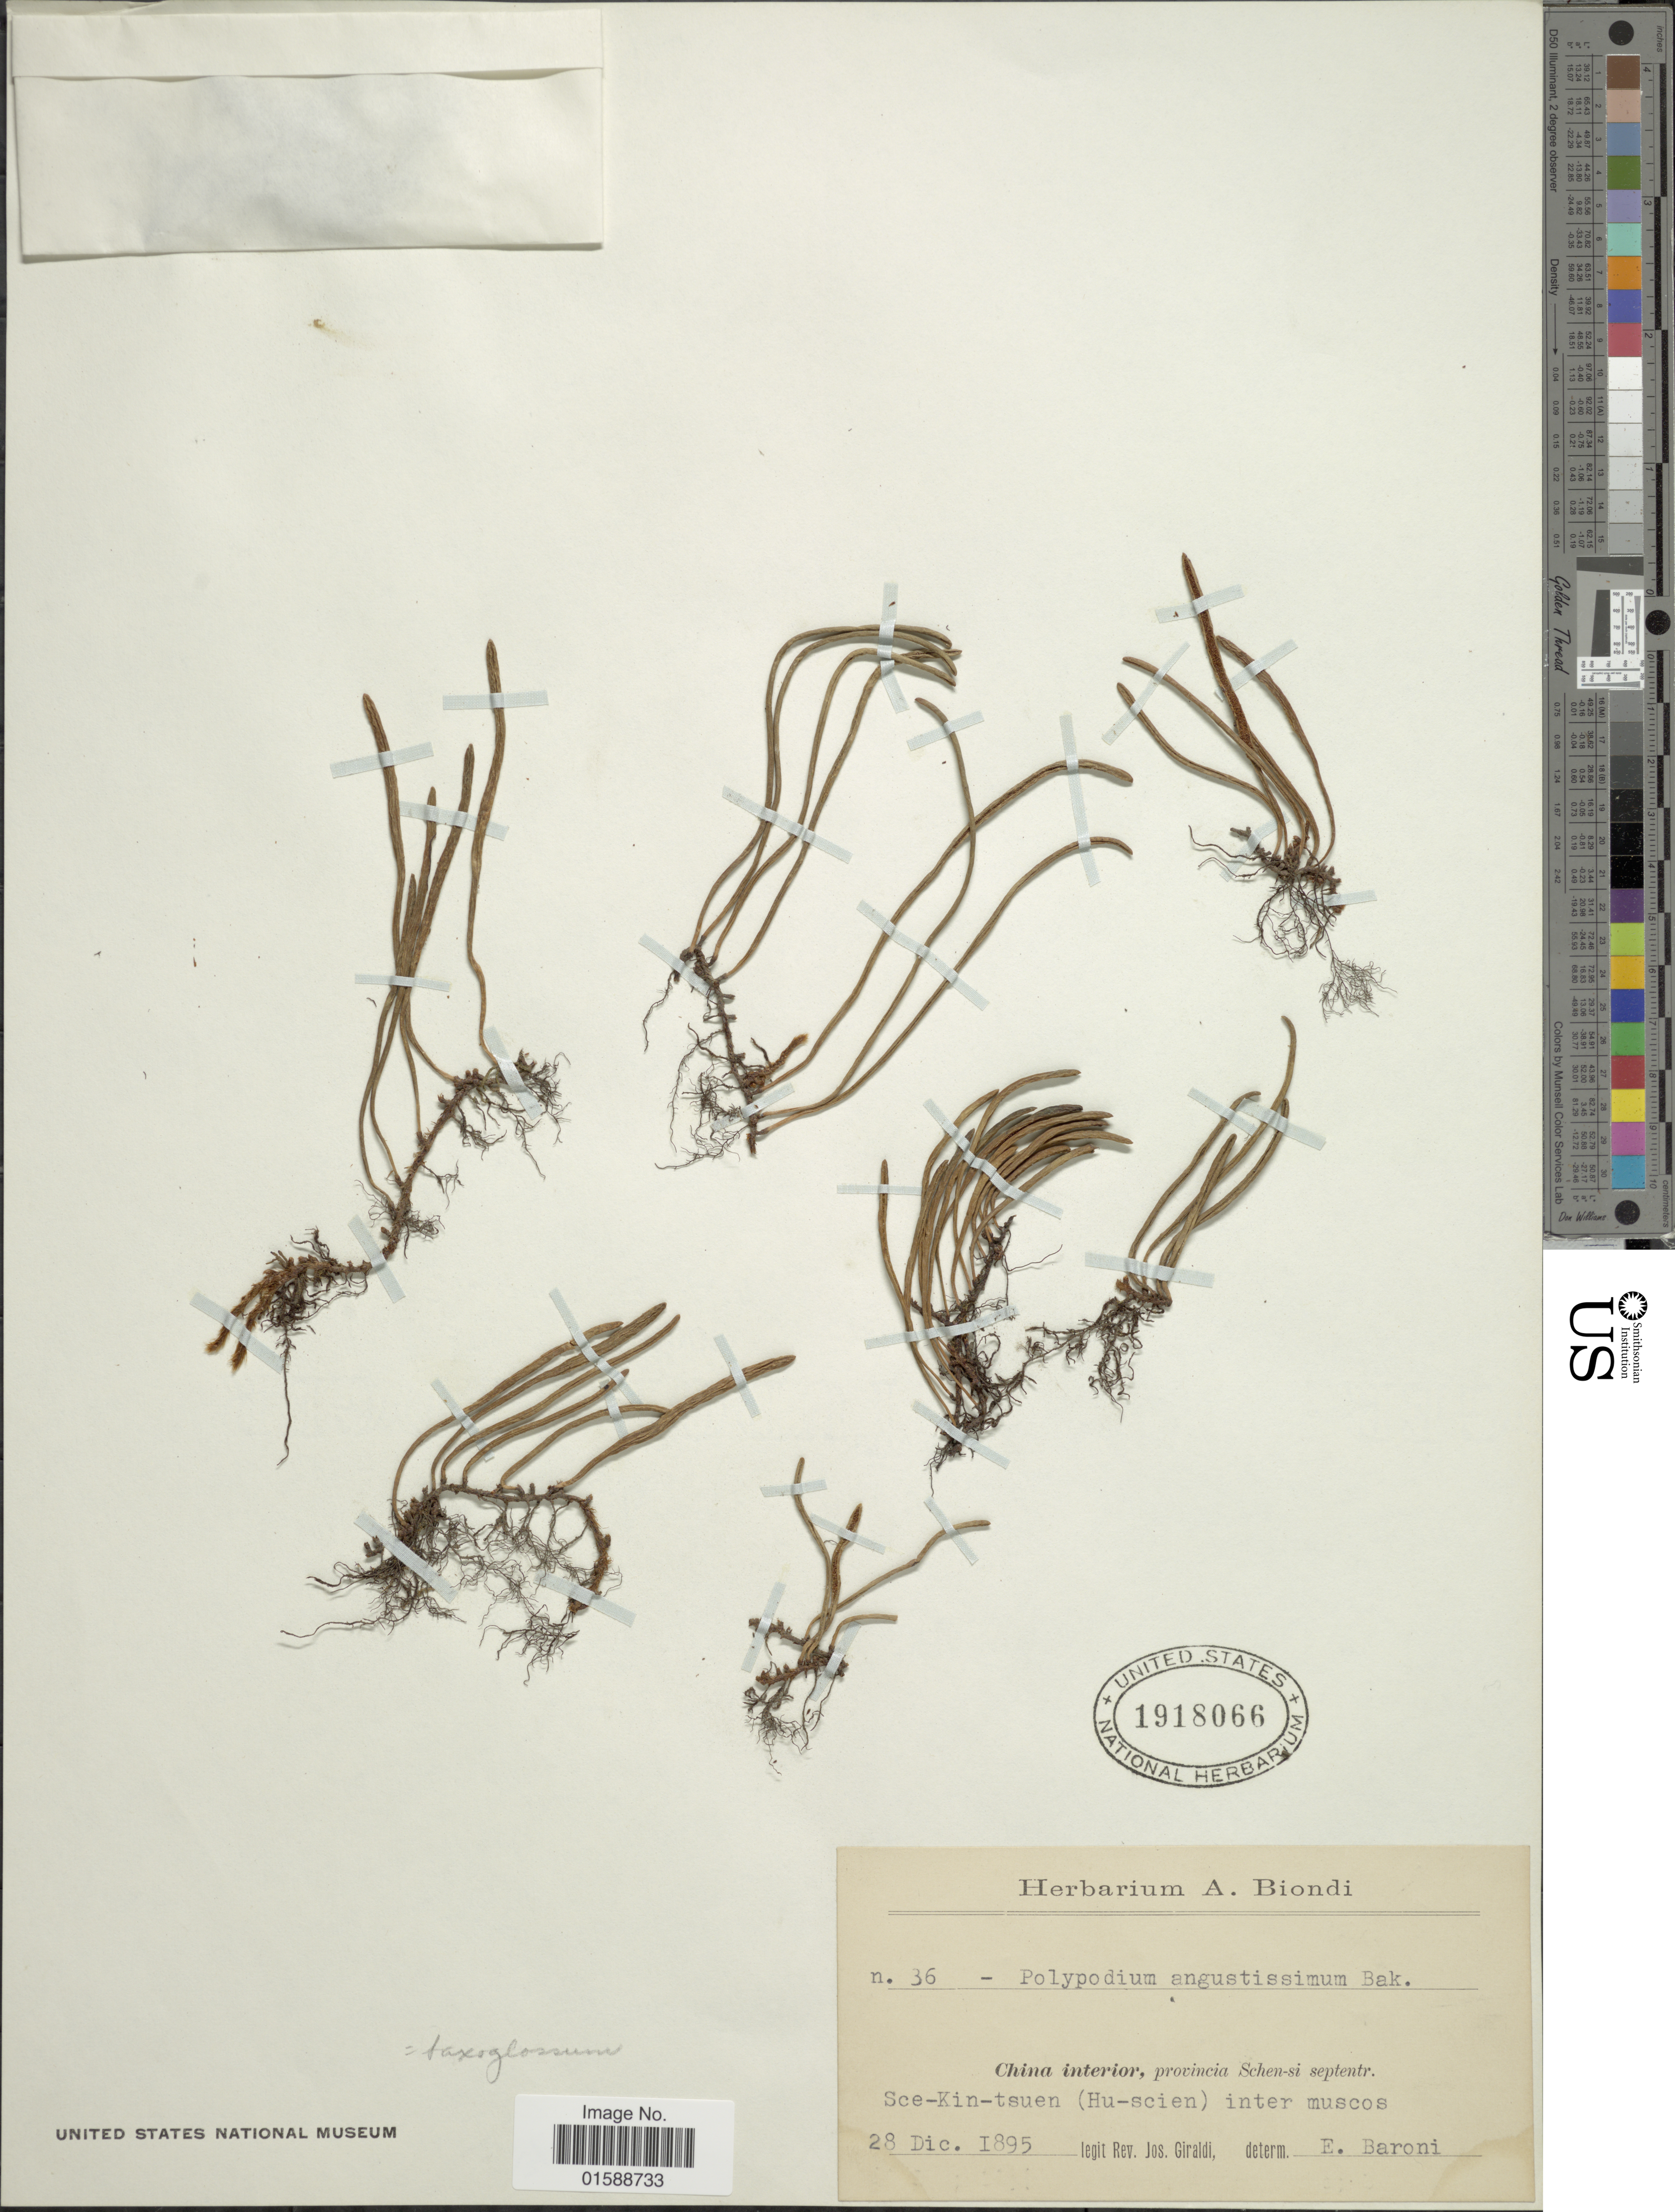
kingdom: Plantae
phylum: Tracheophyta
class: Polypodiopsida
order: Polypodiales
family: Polypodiaceae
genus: Pyrrosia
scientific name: Pyrrosia angustata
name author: (Sw.) Ching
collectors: J. Giraldi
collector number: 36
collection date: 1895-12-28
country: China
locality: China interior, provincia Schen-si septentr. Sce-Kin-tsuen (Hu-scien) inter muscos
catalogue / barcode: US 1918066